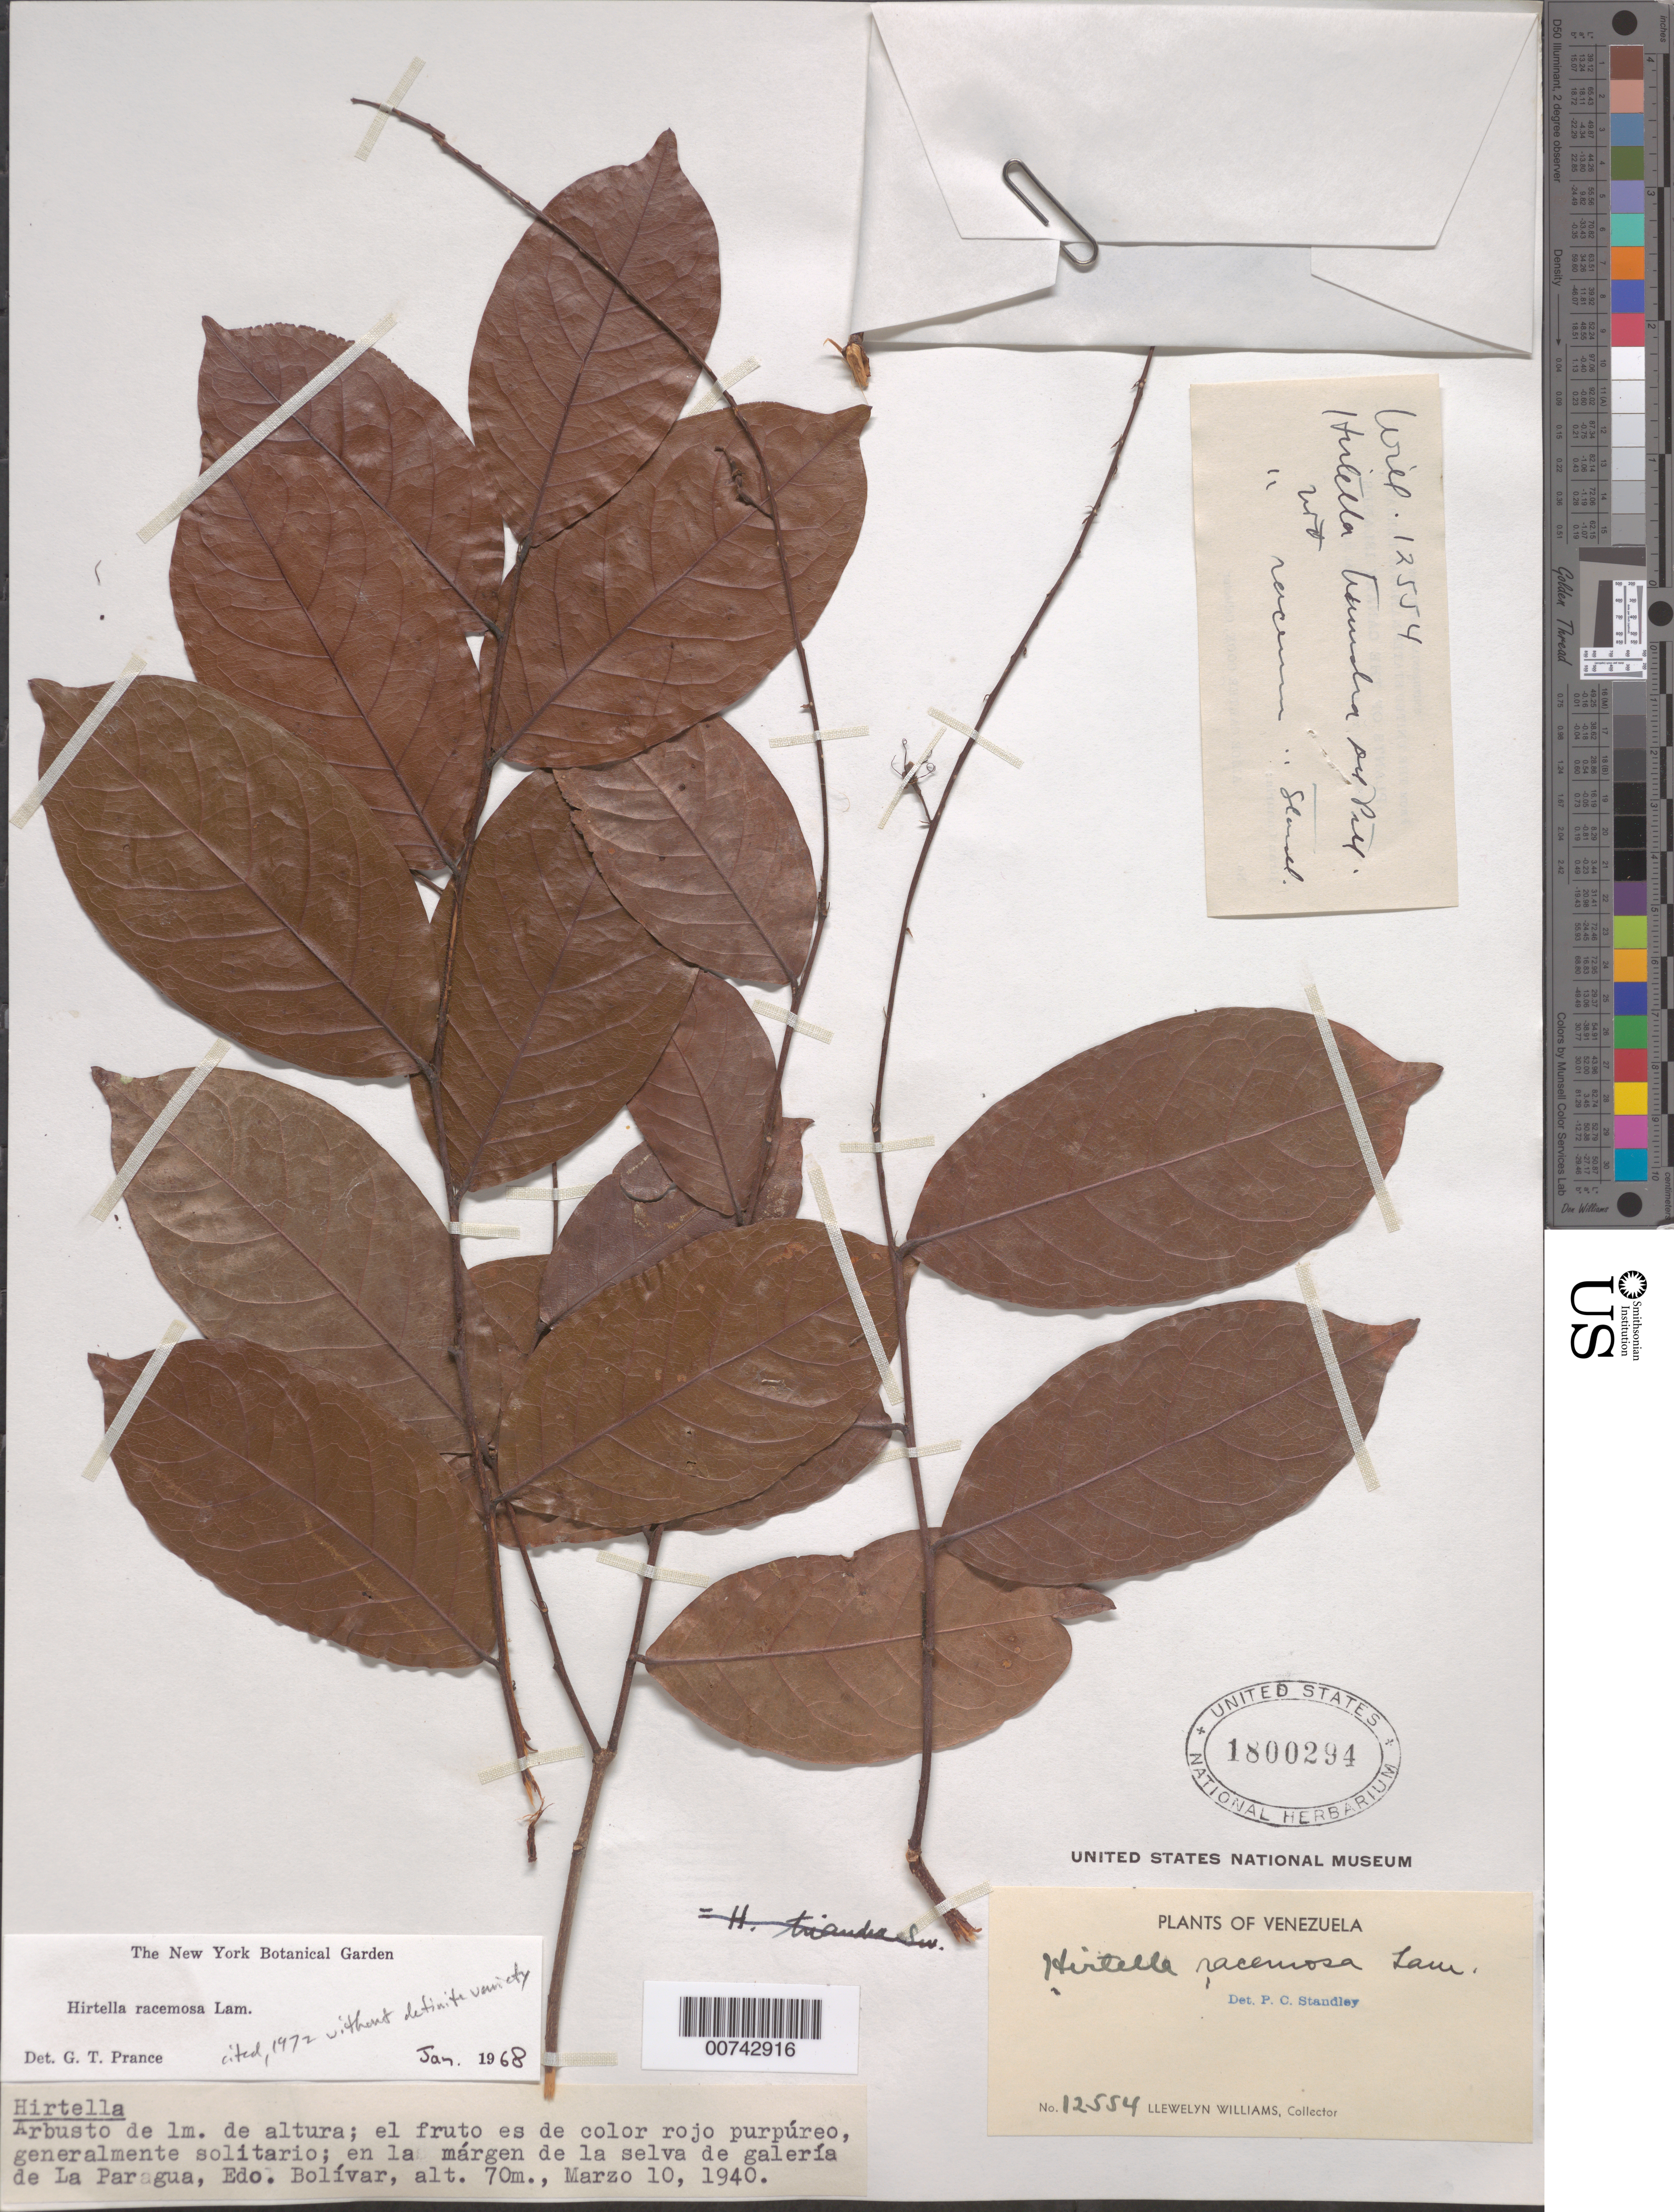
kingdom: Plantae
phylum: Tracheophyta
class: Magnoliopsida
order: Malpighiales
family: Chrysobalanaceae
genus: Hirtella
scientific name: Hirtella racemosa var. racemosa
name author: Lam.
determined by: Prance, G. T.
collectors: Ll. Williams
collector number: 12554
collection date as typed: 10-Mar-40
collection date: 1940-03-10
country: Venezuela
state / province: Bolívar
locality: La Paragua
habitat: Edge of gallery forest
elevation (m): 70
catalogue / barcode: US 1800294